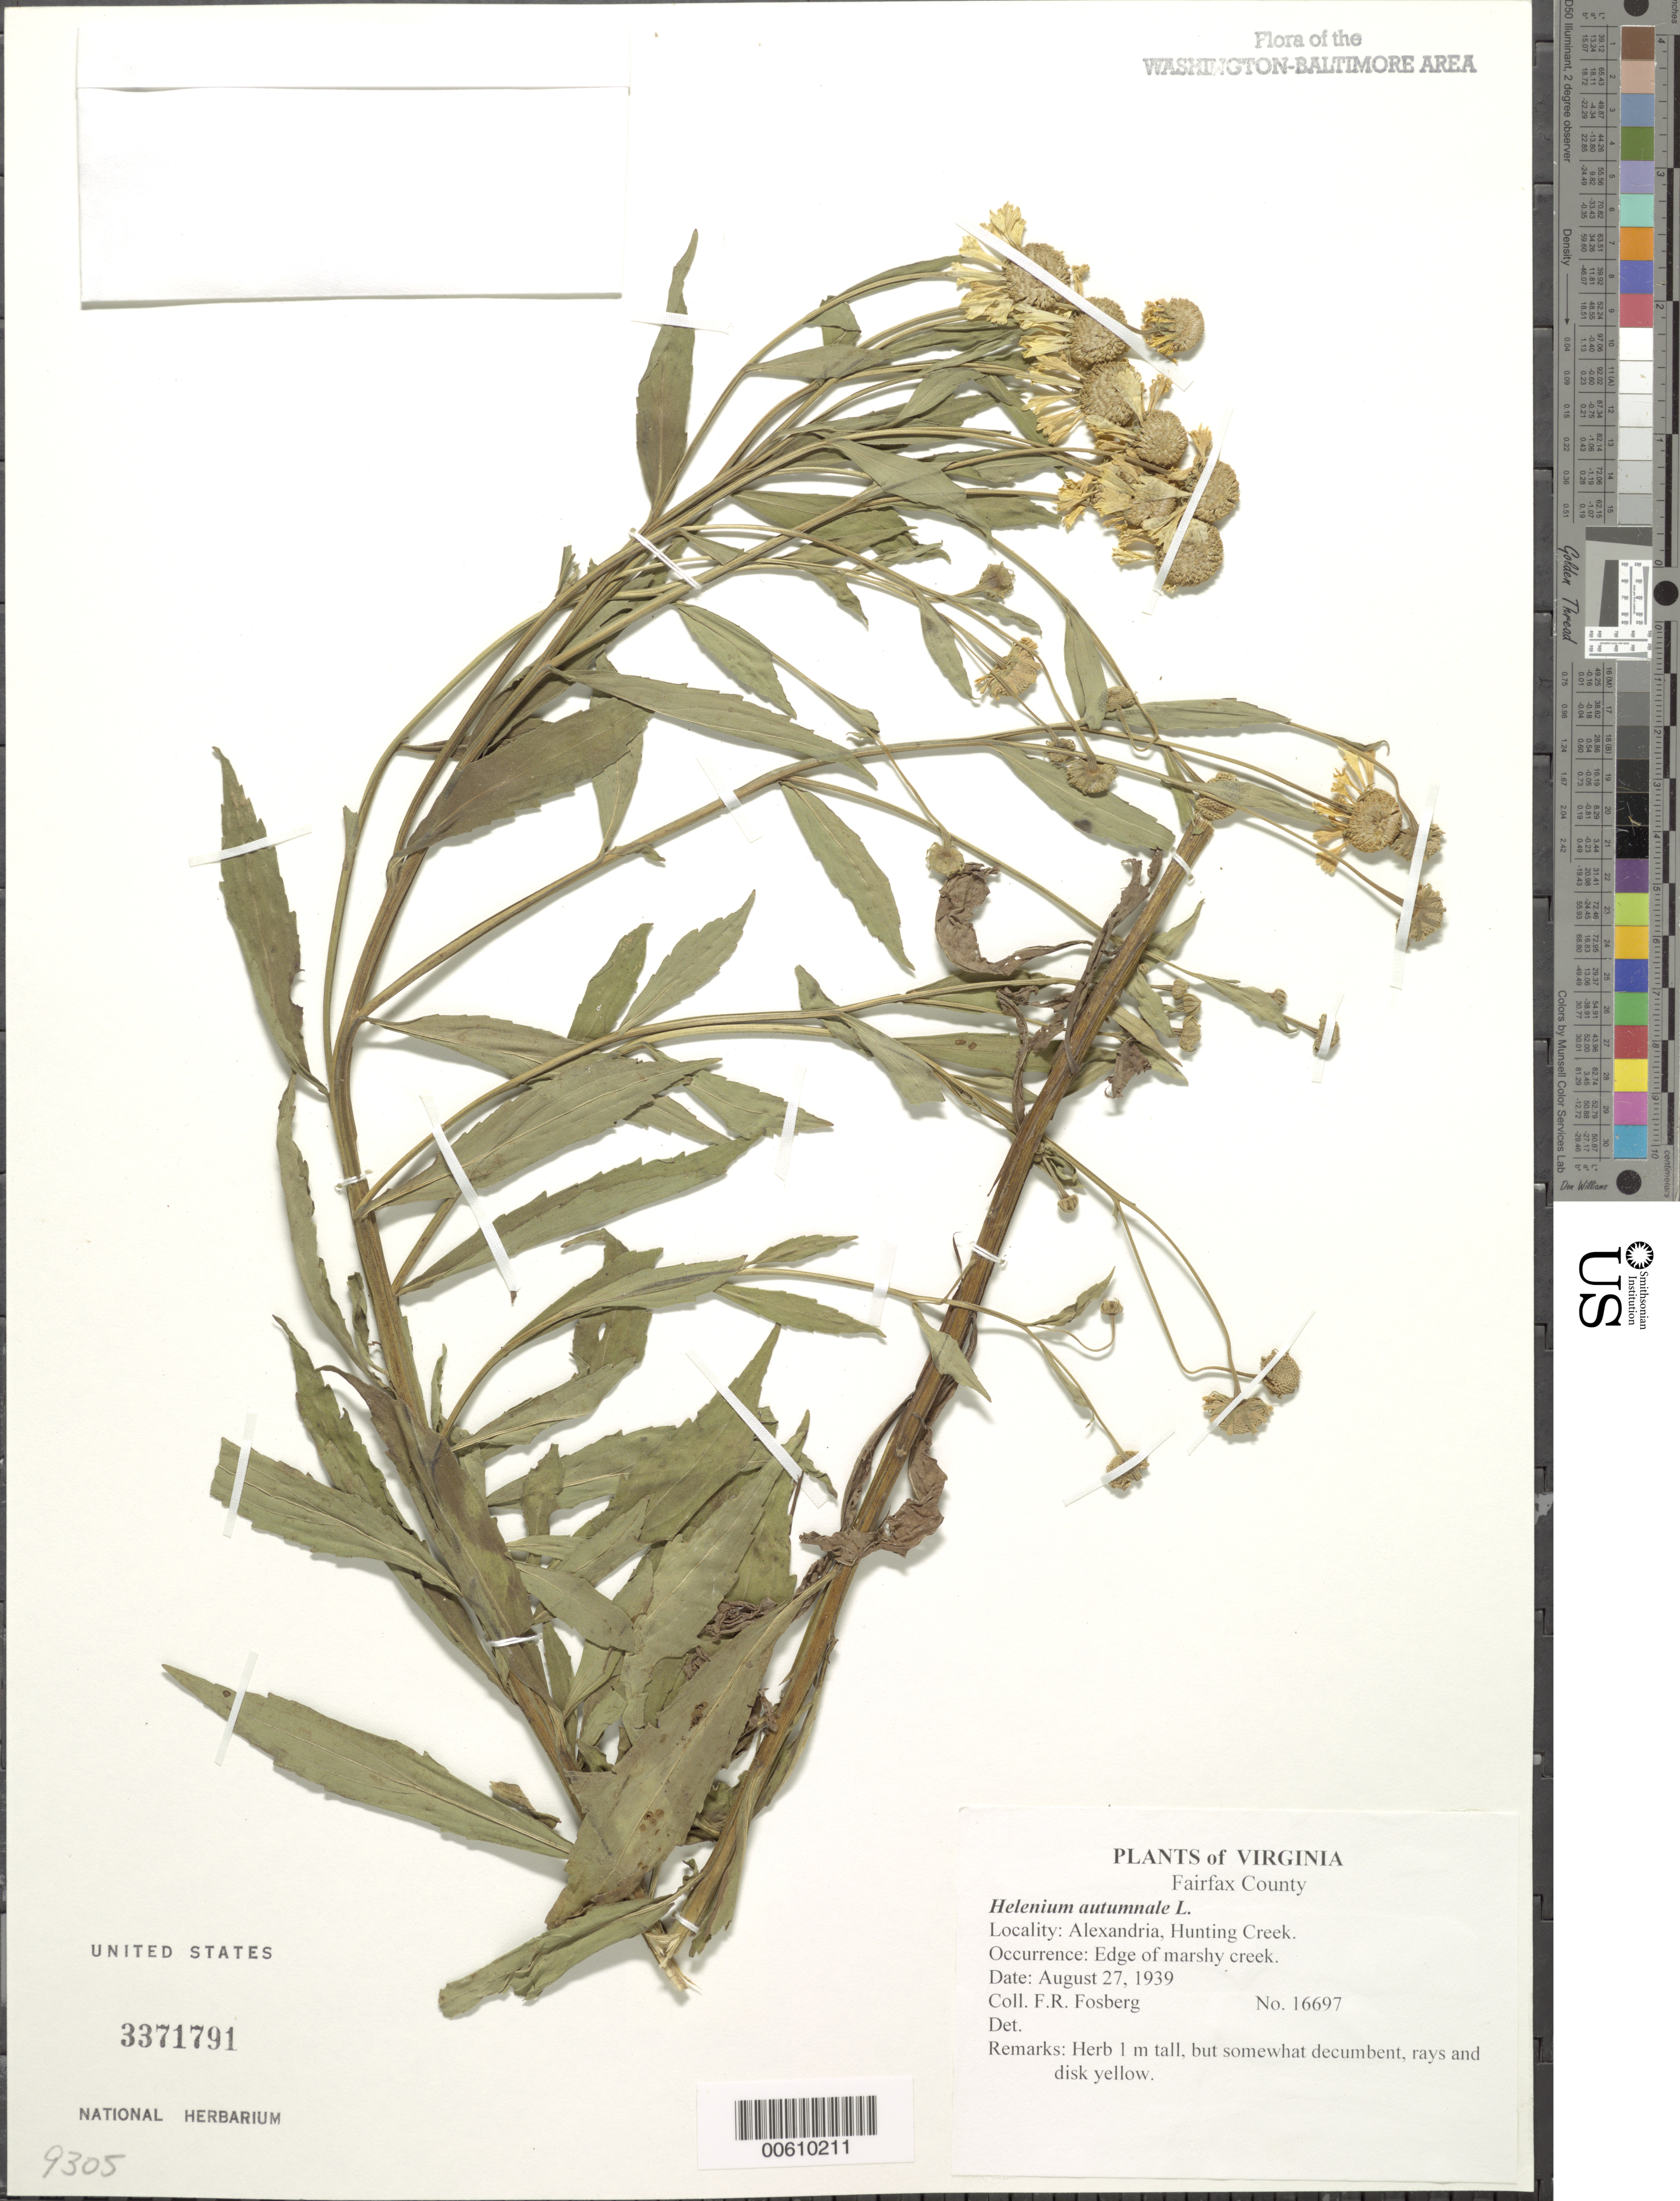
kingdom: Plantae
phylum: Tracheophyta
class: Magnoliopsida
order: Asterales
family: Asteraceae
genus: Helenium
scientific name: Helenium autumnale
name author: L.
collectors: F. R. Fosberg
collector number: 16697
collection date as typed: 27 Aug 1939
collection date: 1939-08-27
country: United States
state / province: Virginia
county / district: City of Alexandria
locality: Alexandria, Hunting Creek.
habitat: Edge of marshy creek.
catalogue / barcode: US 3371791